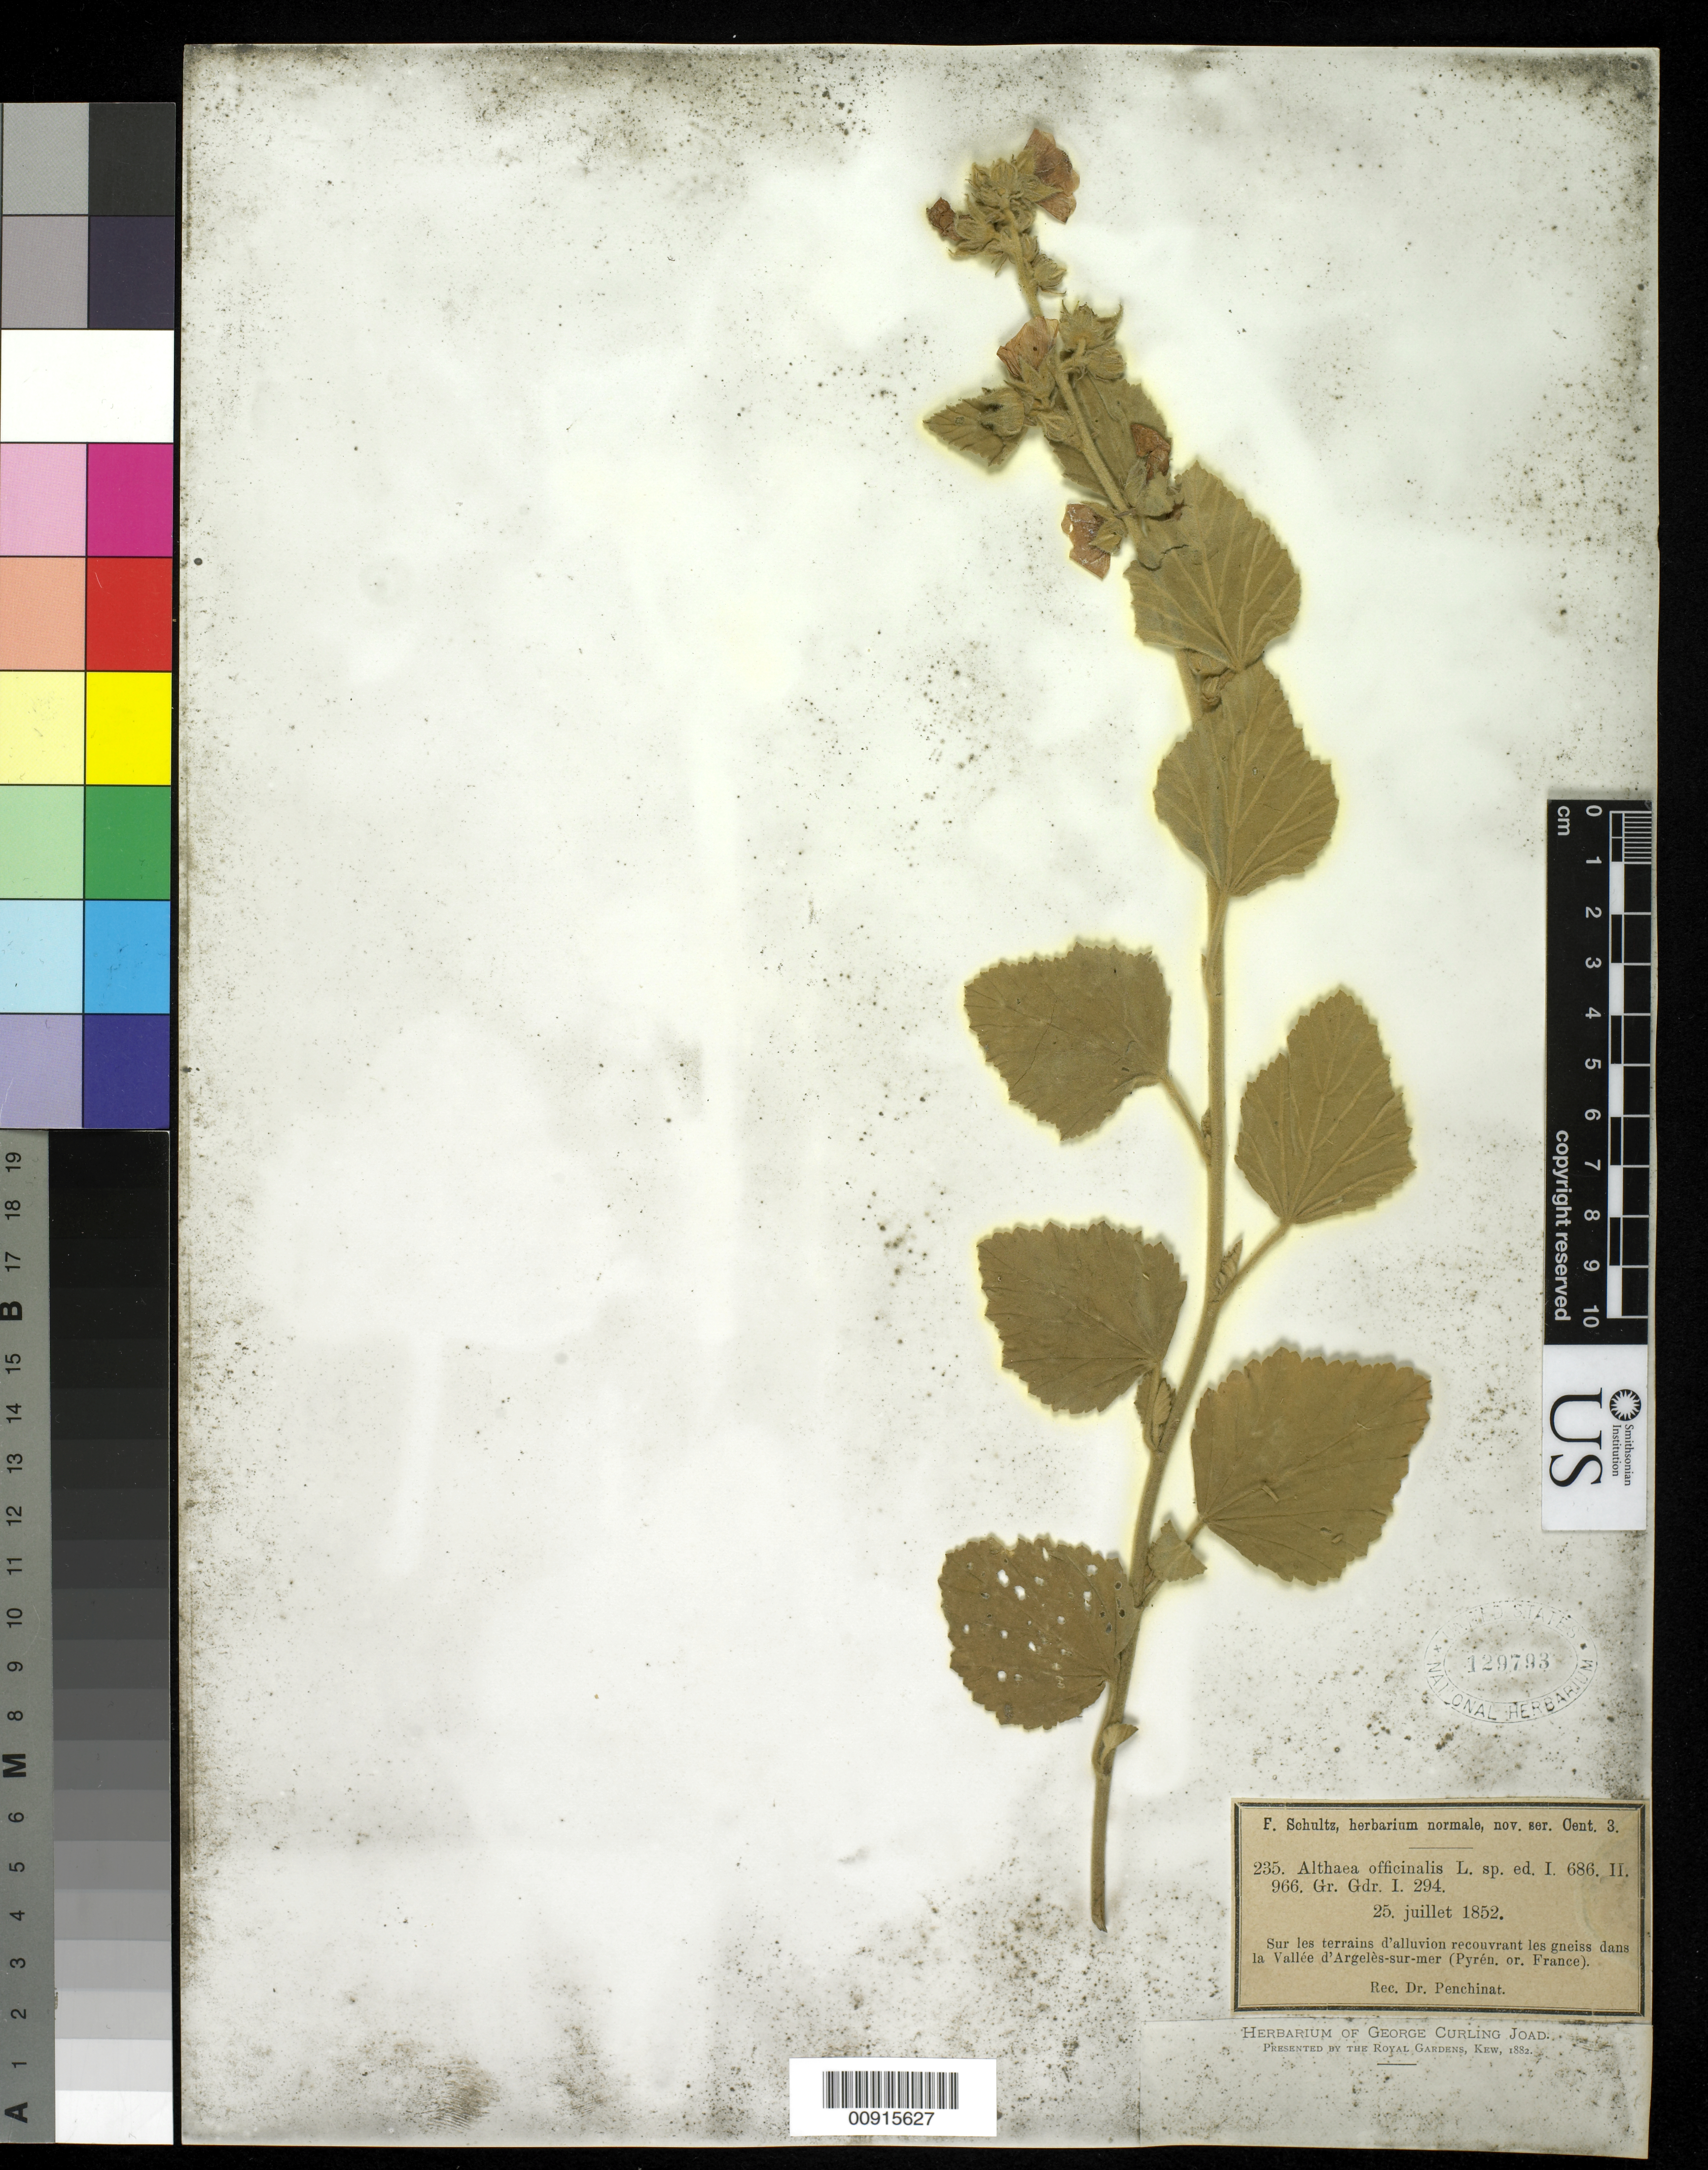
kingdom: Plantae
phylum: Tracheophyta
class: Magnoliopsida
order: Malvales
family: Malvaceae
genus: Althaea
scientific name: Althaea officinalis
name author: L.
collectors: F. Schultz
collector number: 235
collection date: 1852-07-25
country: France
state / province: Occitanie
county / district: Pyrénées-Orientales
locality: valley of Argeles sur mer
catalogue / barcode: US 129793